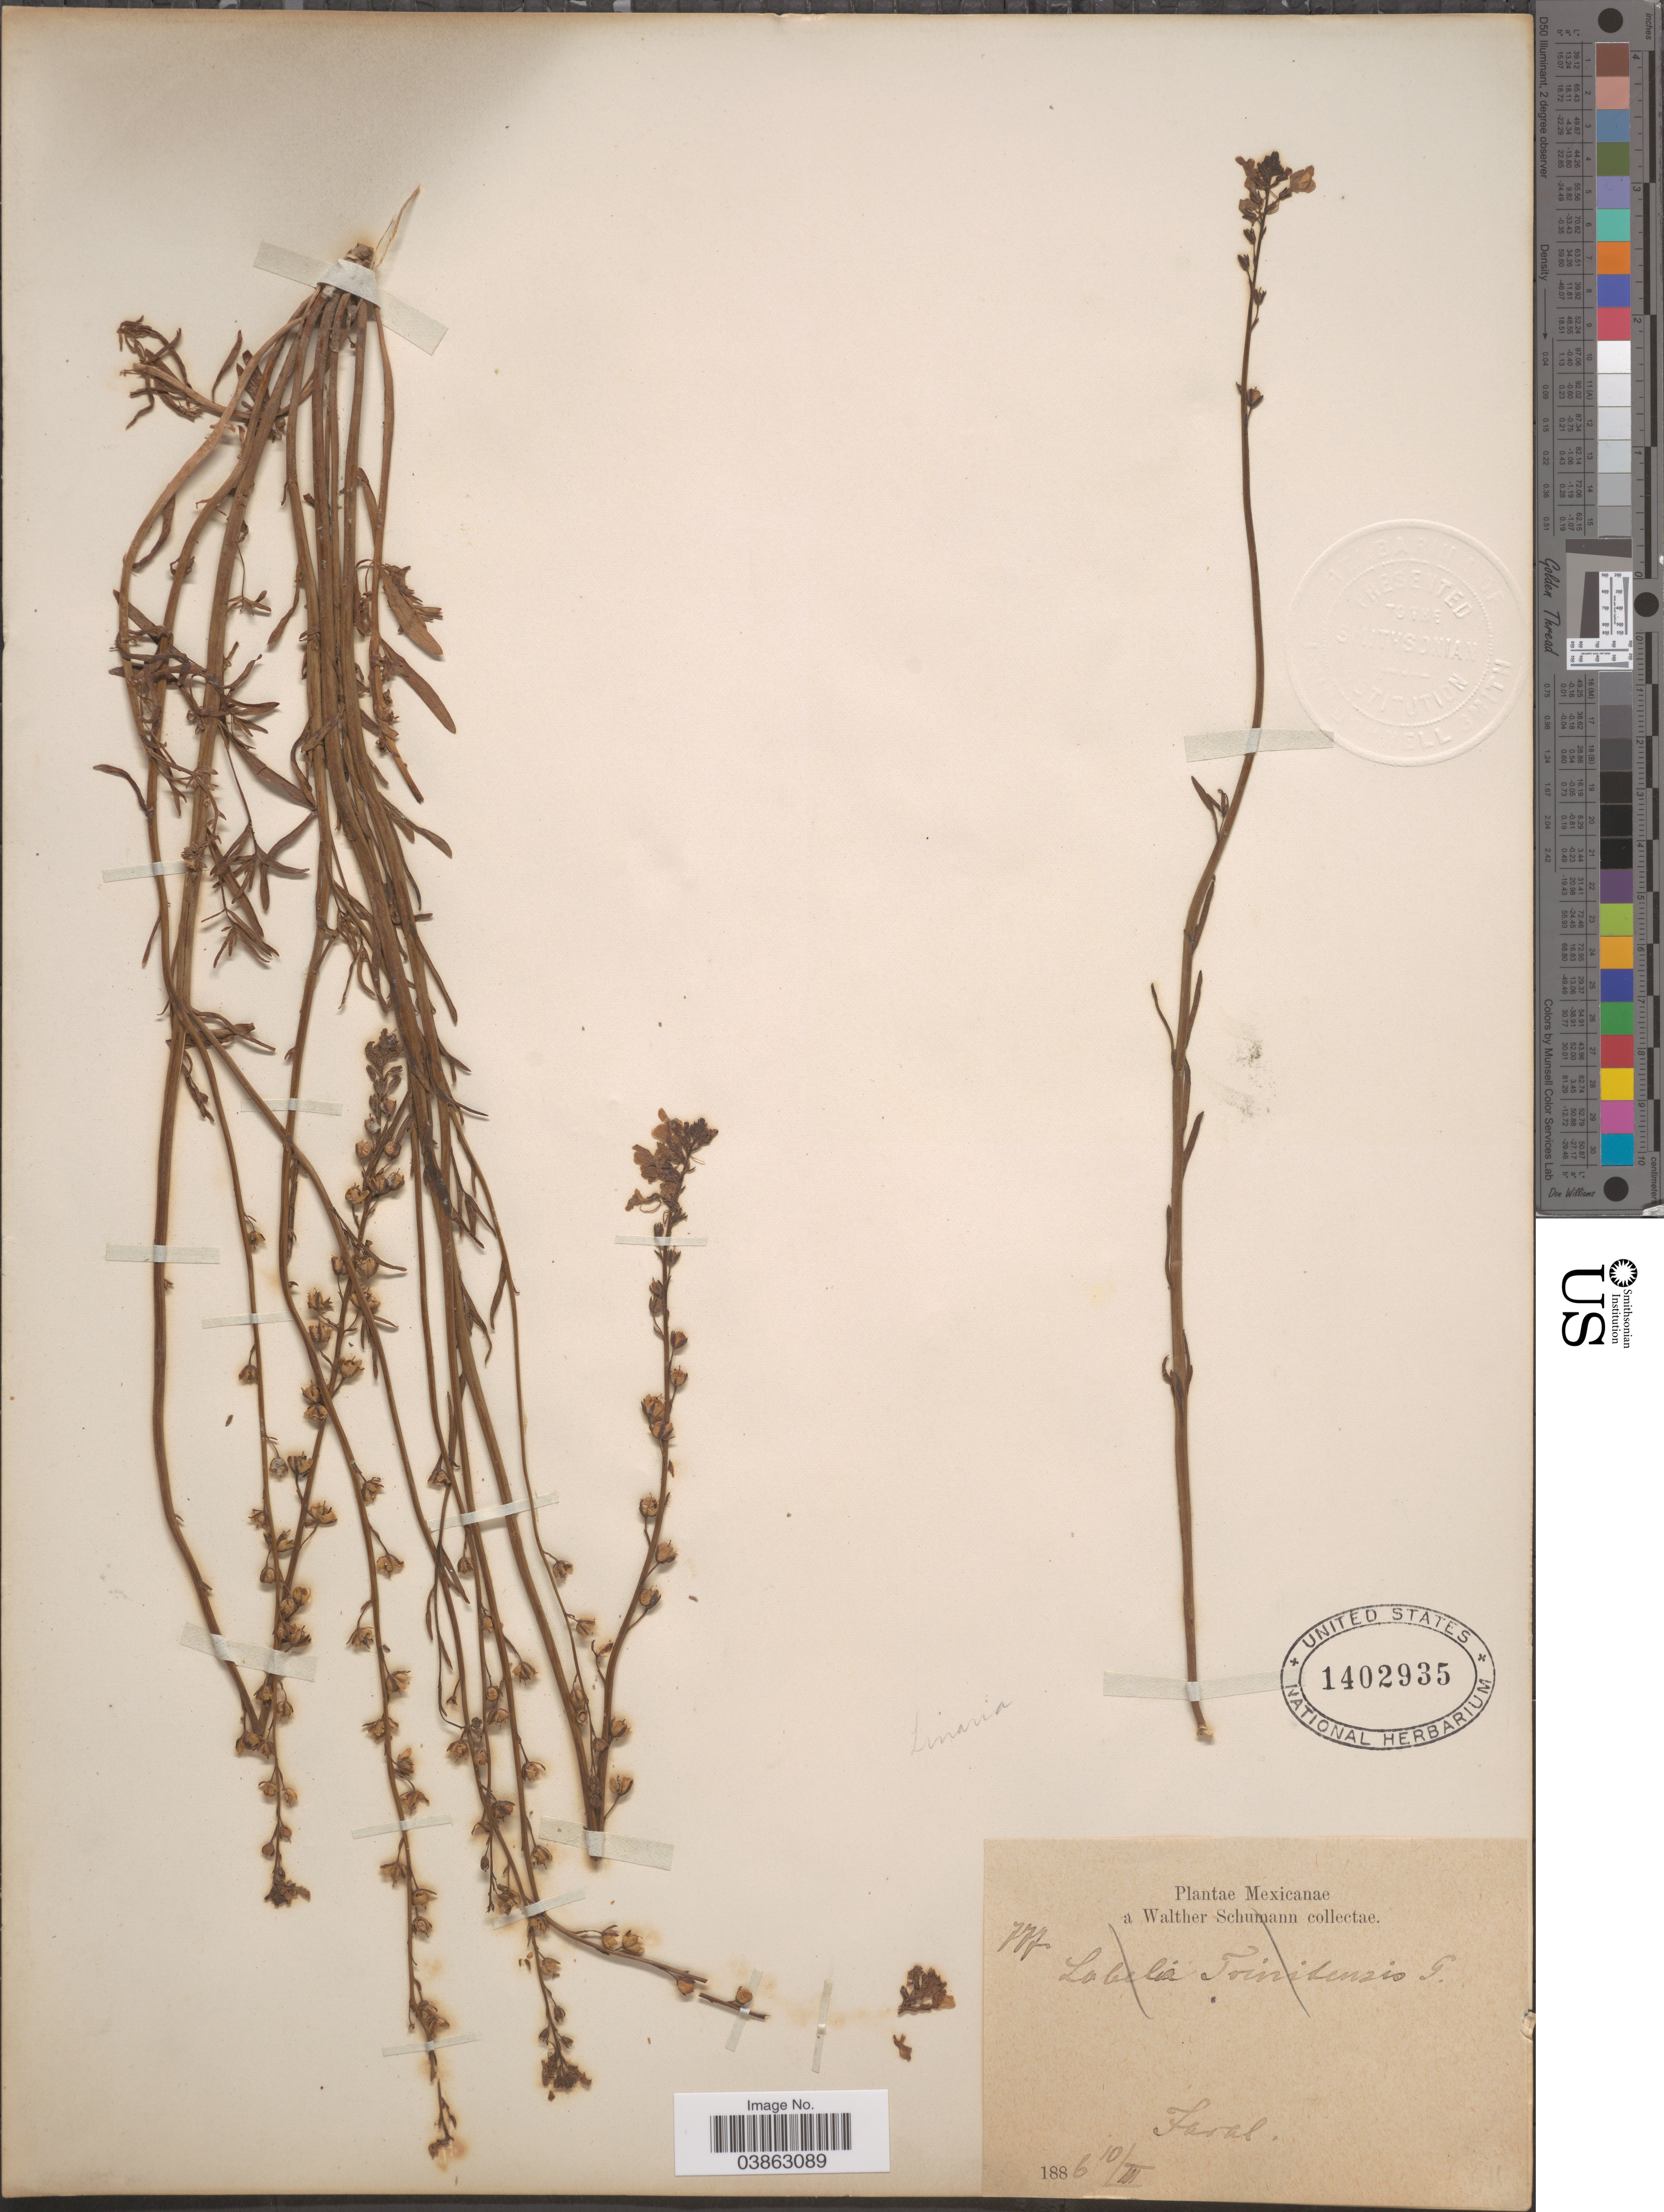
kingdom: Plantae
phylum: Tracheophyta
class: Magnoliopsida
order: Lamiales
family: Plantaginaceae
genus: Linaria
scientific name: Linaria texana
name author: Scheele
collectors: W. Schumann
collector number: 777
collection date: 1886-03-10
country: Mexico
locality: Faral.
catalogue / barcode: US 1402935